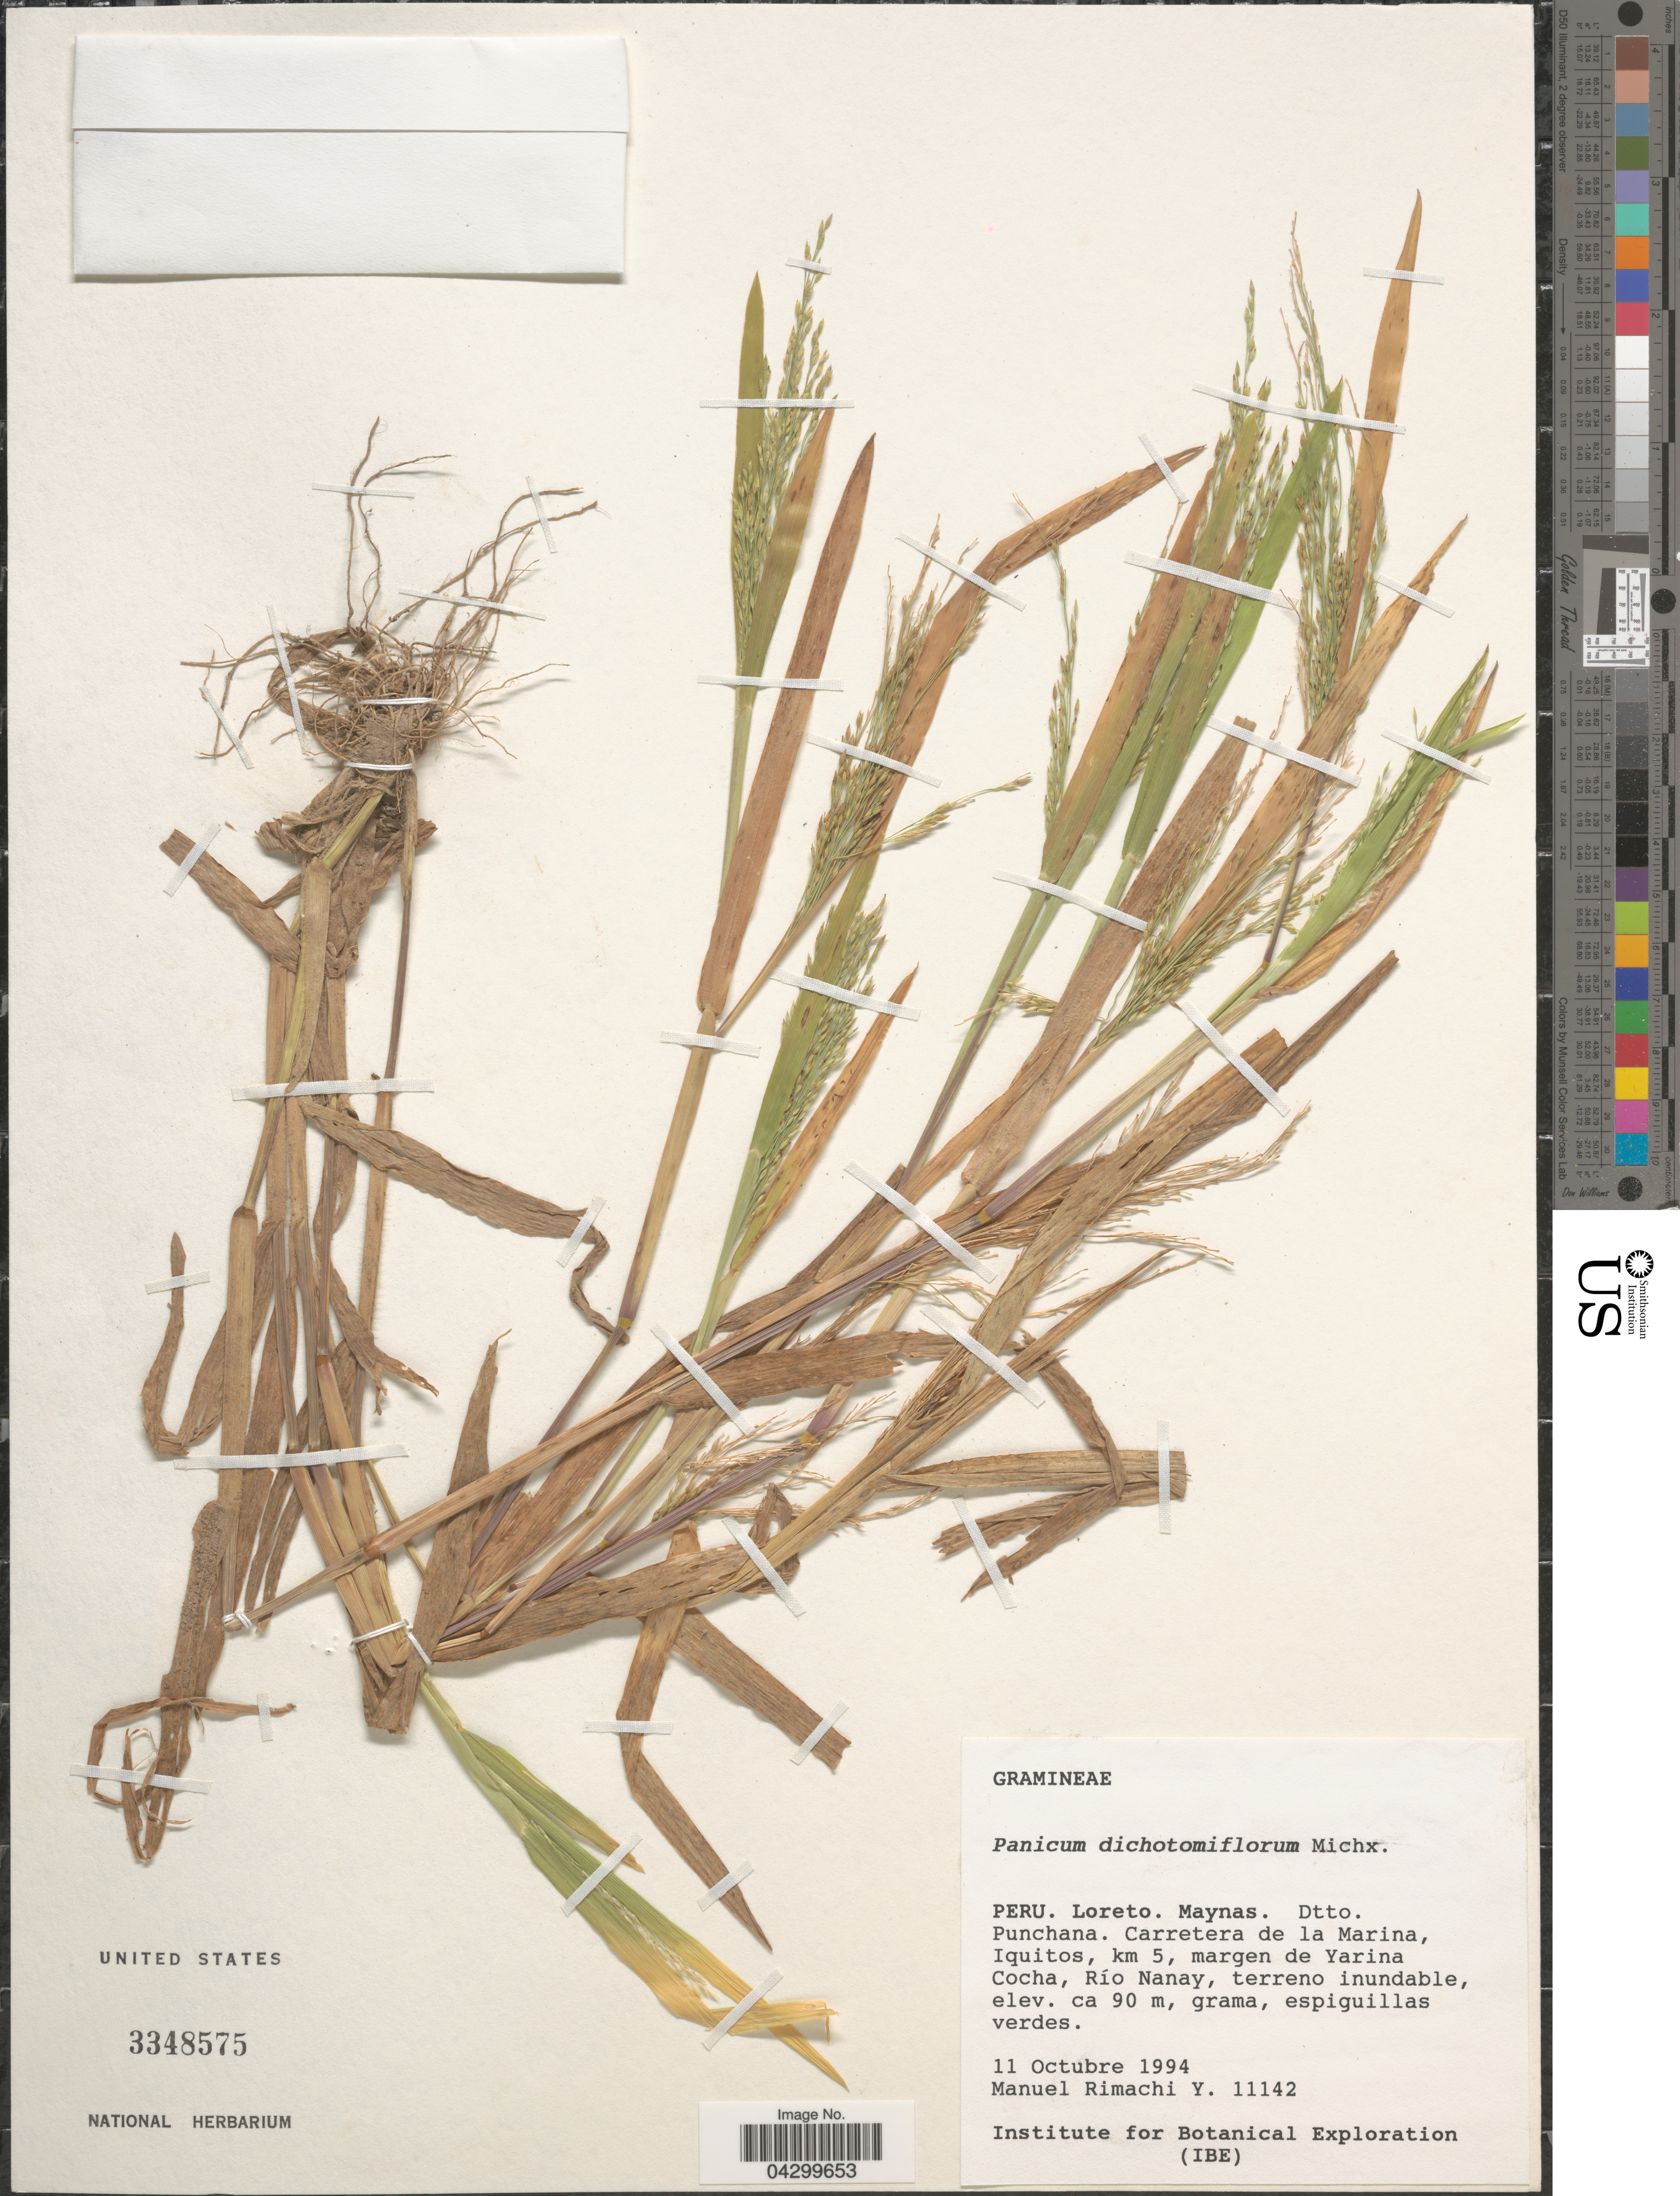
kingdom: Plantae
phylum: Tracheophyta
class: Liliopsida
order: Poales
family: Poaceae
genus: Panicum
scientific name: Panicum dichotomiflorum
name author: Michx.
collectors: M. Rimachi Y.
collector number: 11142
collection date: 1994-10-11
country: Peru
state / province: Loreto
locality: Maynas. Dtto. Punchana. Carretera de la Marina, Iquitos, km 5, margen de Yarina Cocha, Río Nanay, terreno inundable. Institute for Botanical Exploration (IBE).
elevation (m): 90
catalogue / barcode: US 3348575